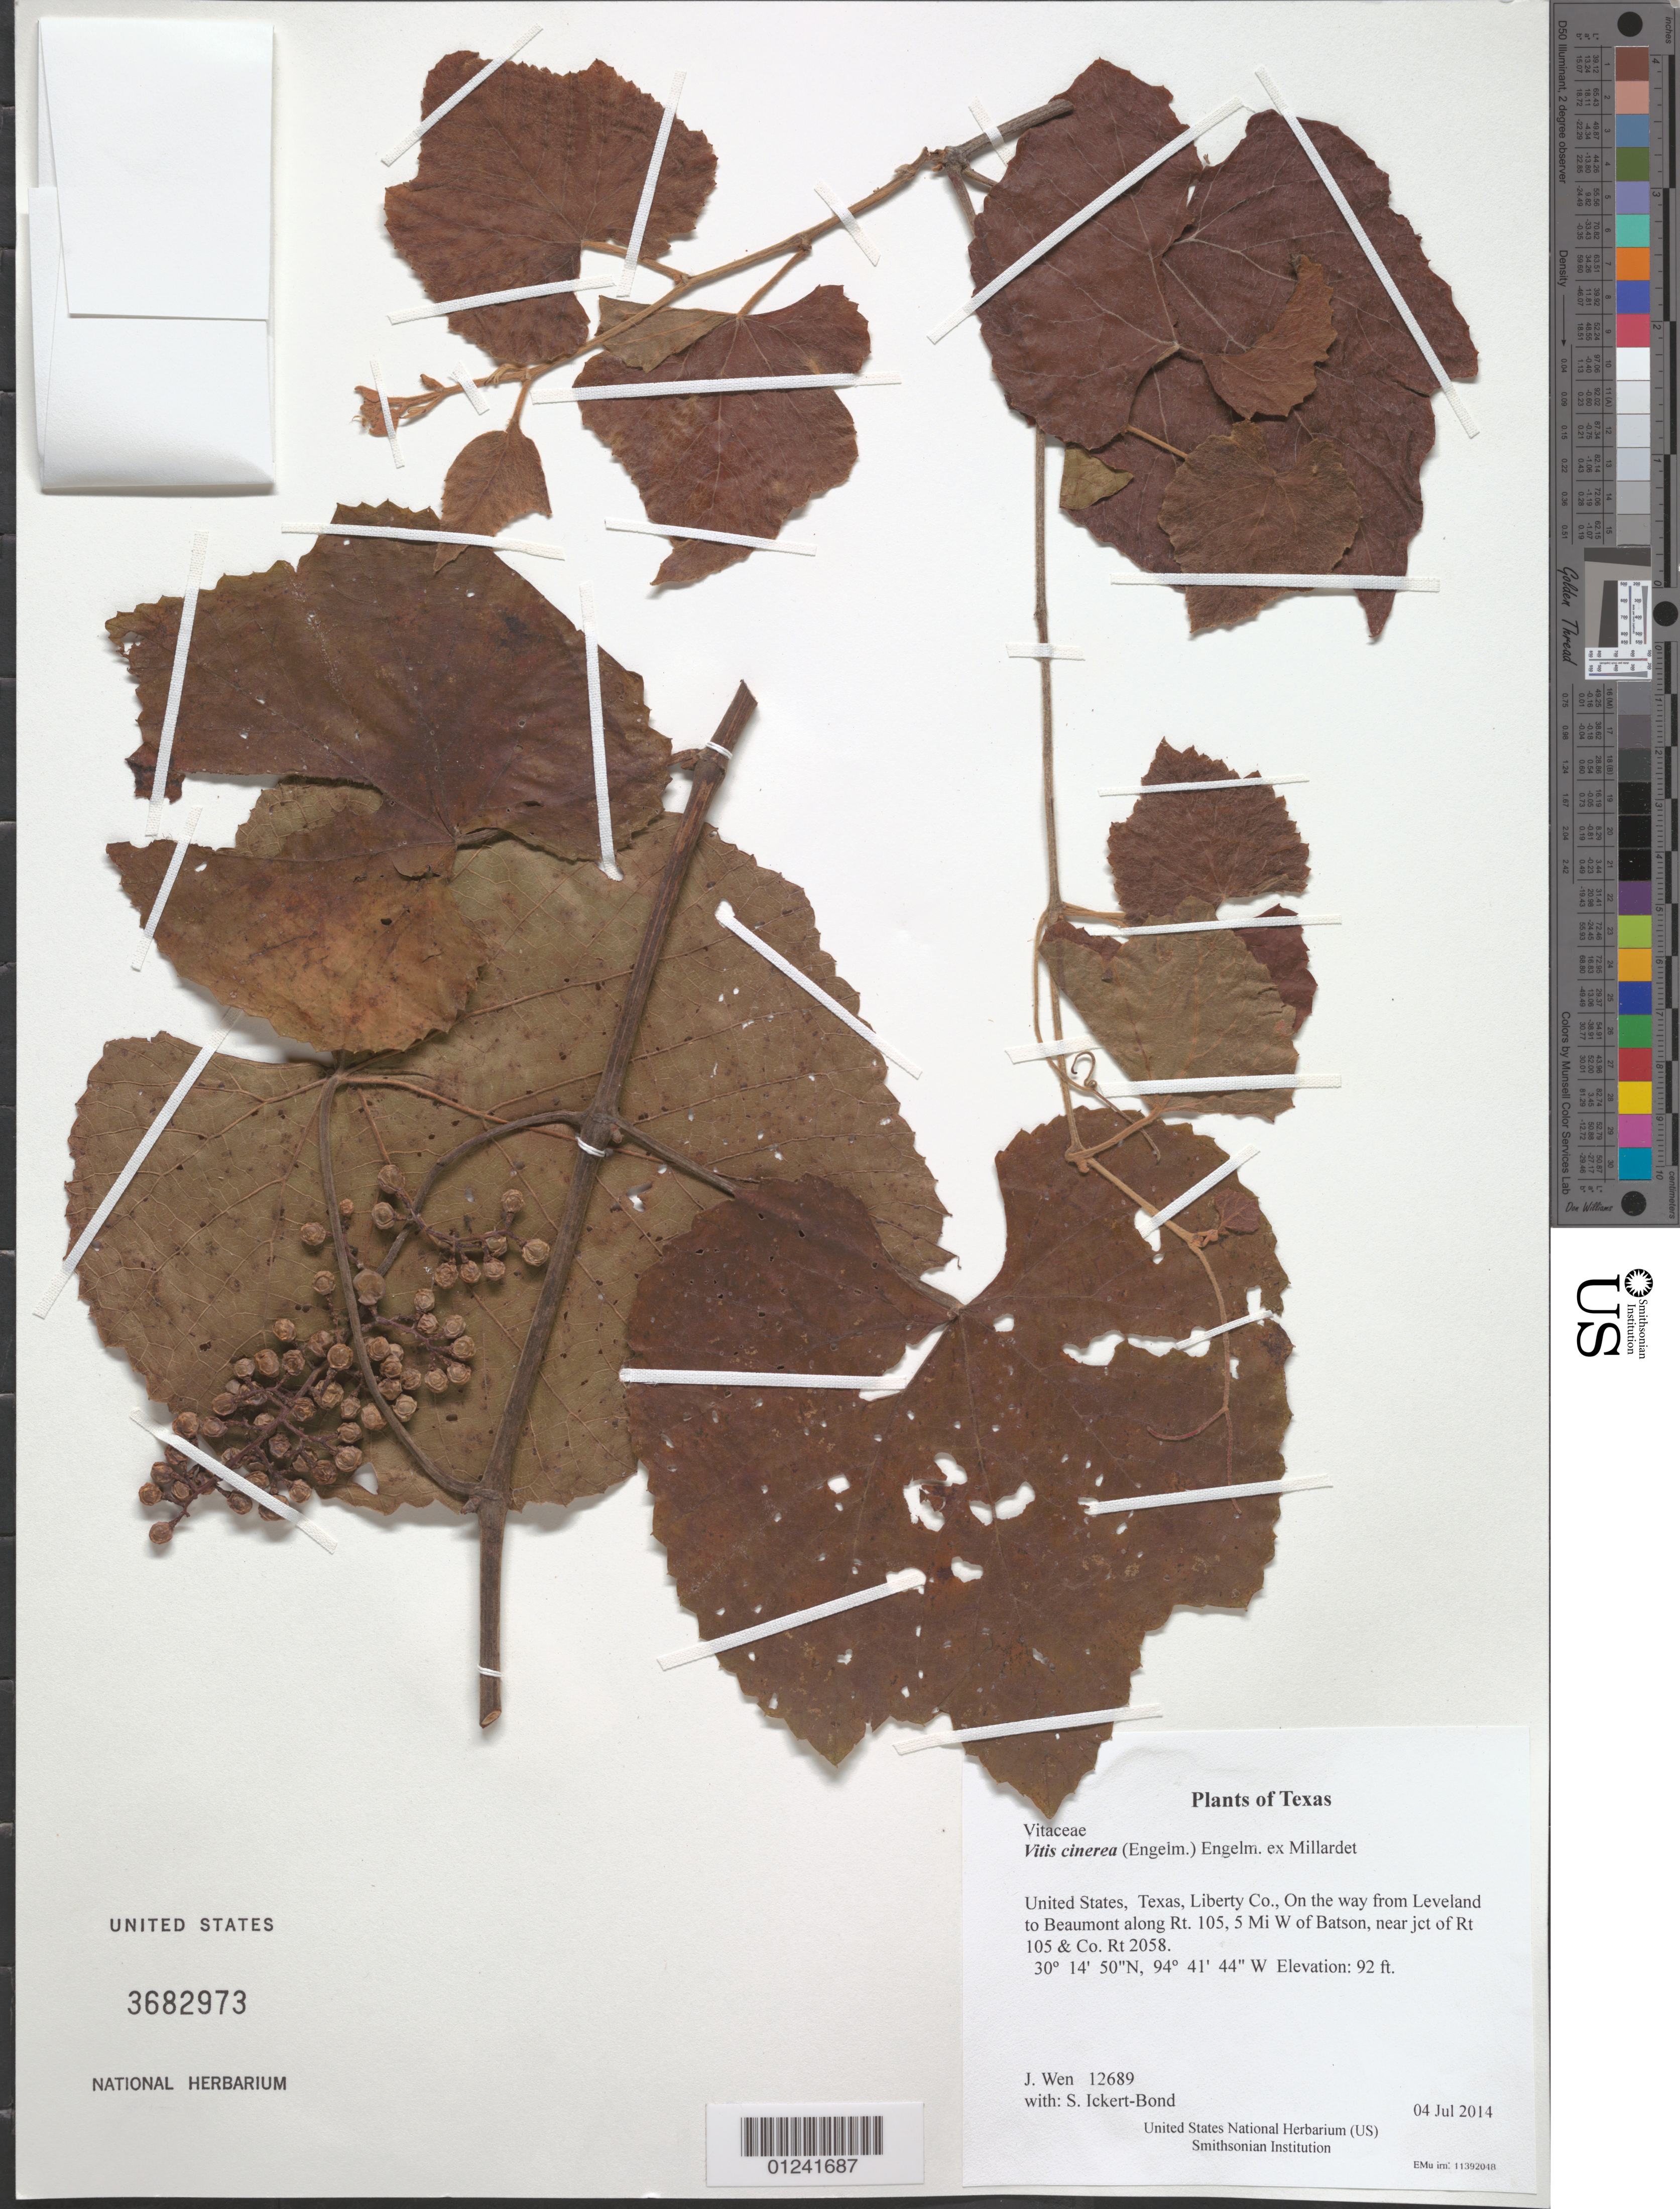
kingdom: Plantae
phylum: Tracheophyta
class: Magnoliopsida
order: Vitales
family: Vitaceae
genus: Vitis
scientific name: Vitis cinerea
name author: (Engelm.) Millardet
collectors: J. Wen & S. Ickert-Bond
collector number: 12689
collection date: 2014-07-04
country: United States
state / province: Texas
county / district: Liberty Co.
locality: On the way from Leveland to Beaumont along Rt. 105, 5 Mi W of Batson, near jct of Rt 105 & Co. Rt 2058.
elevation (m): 28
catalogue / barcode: US 3682973